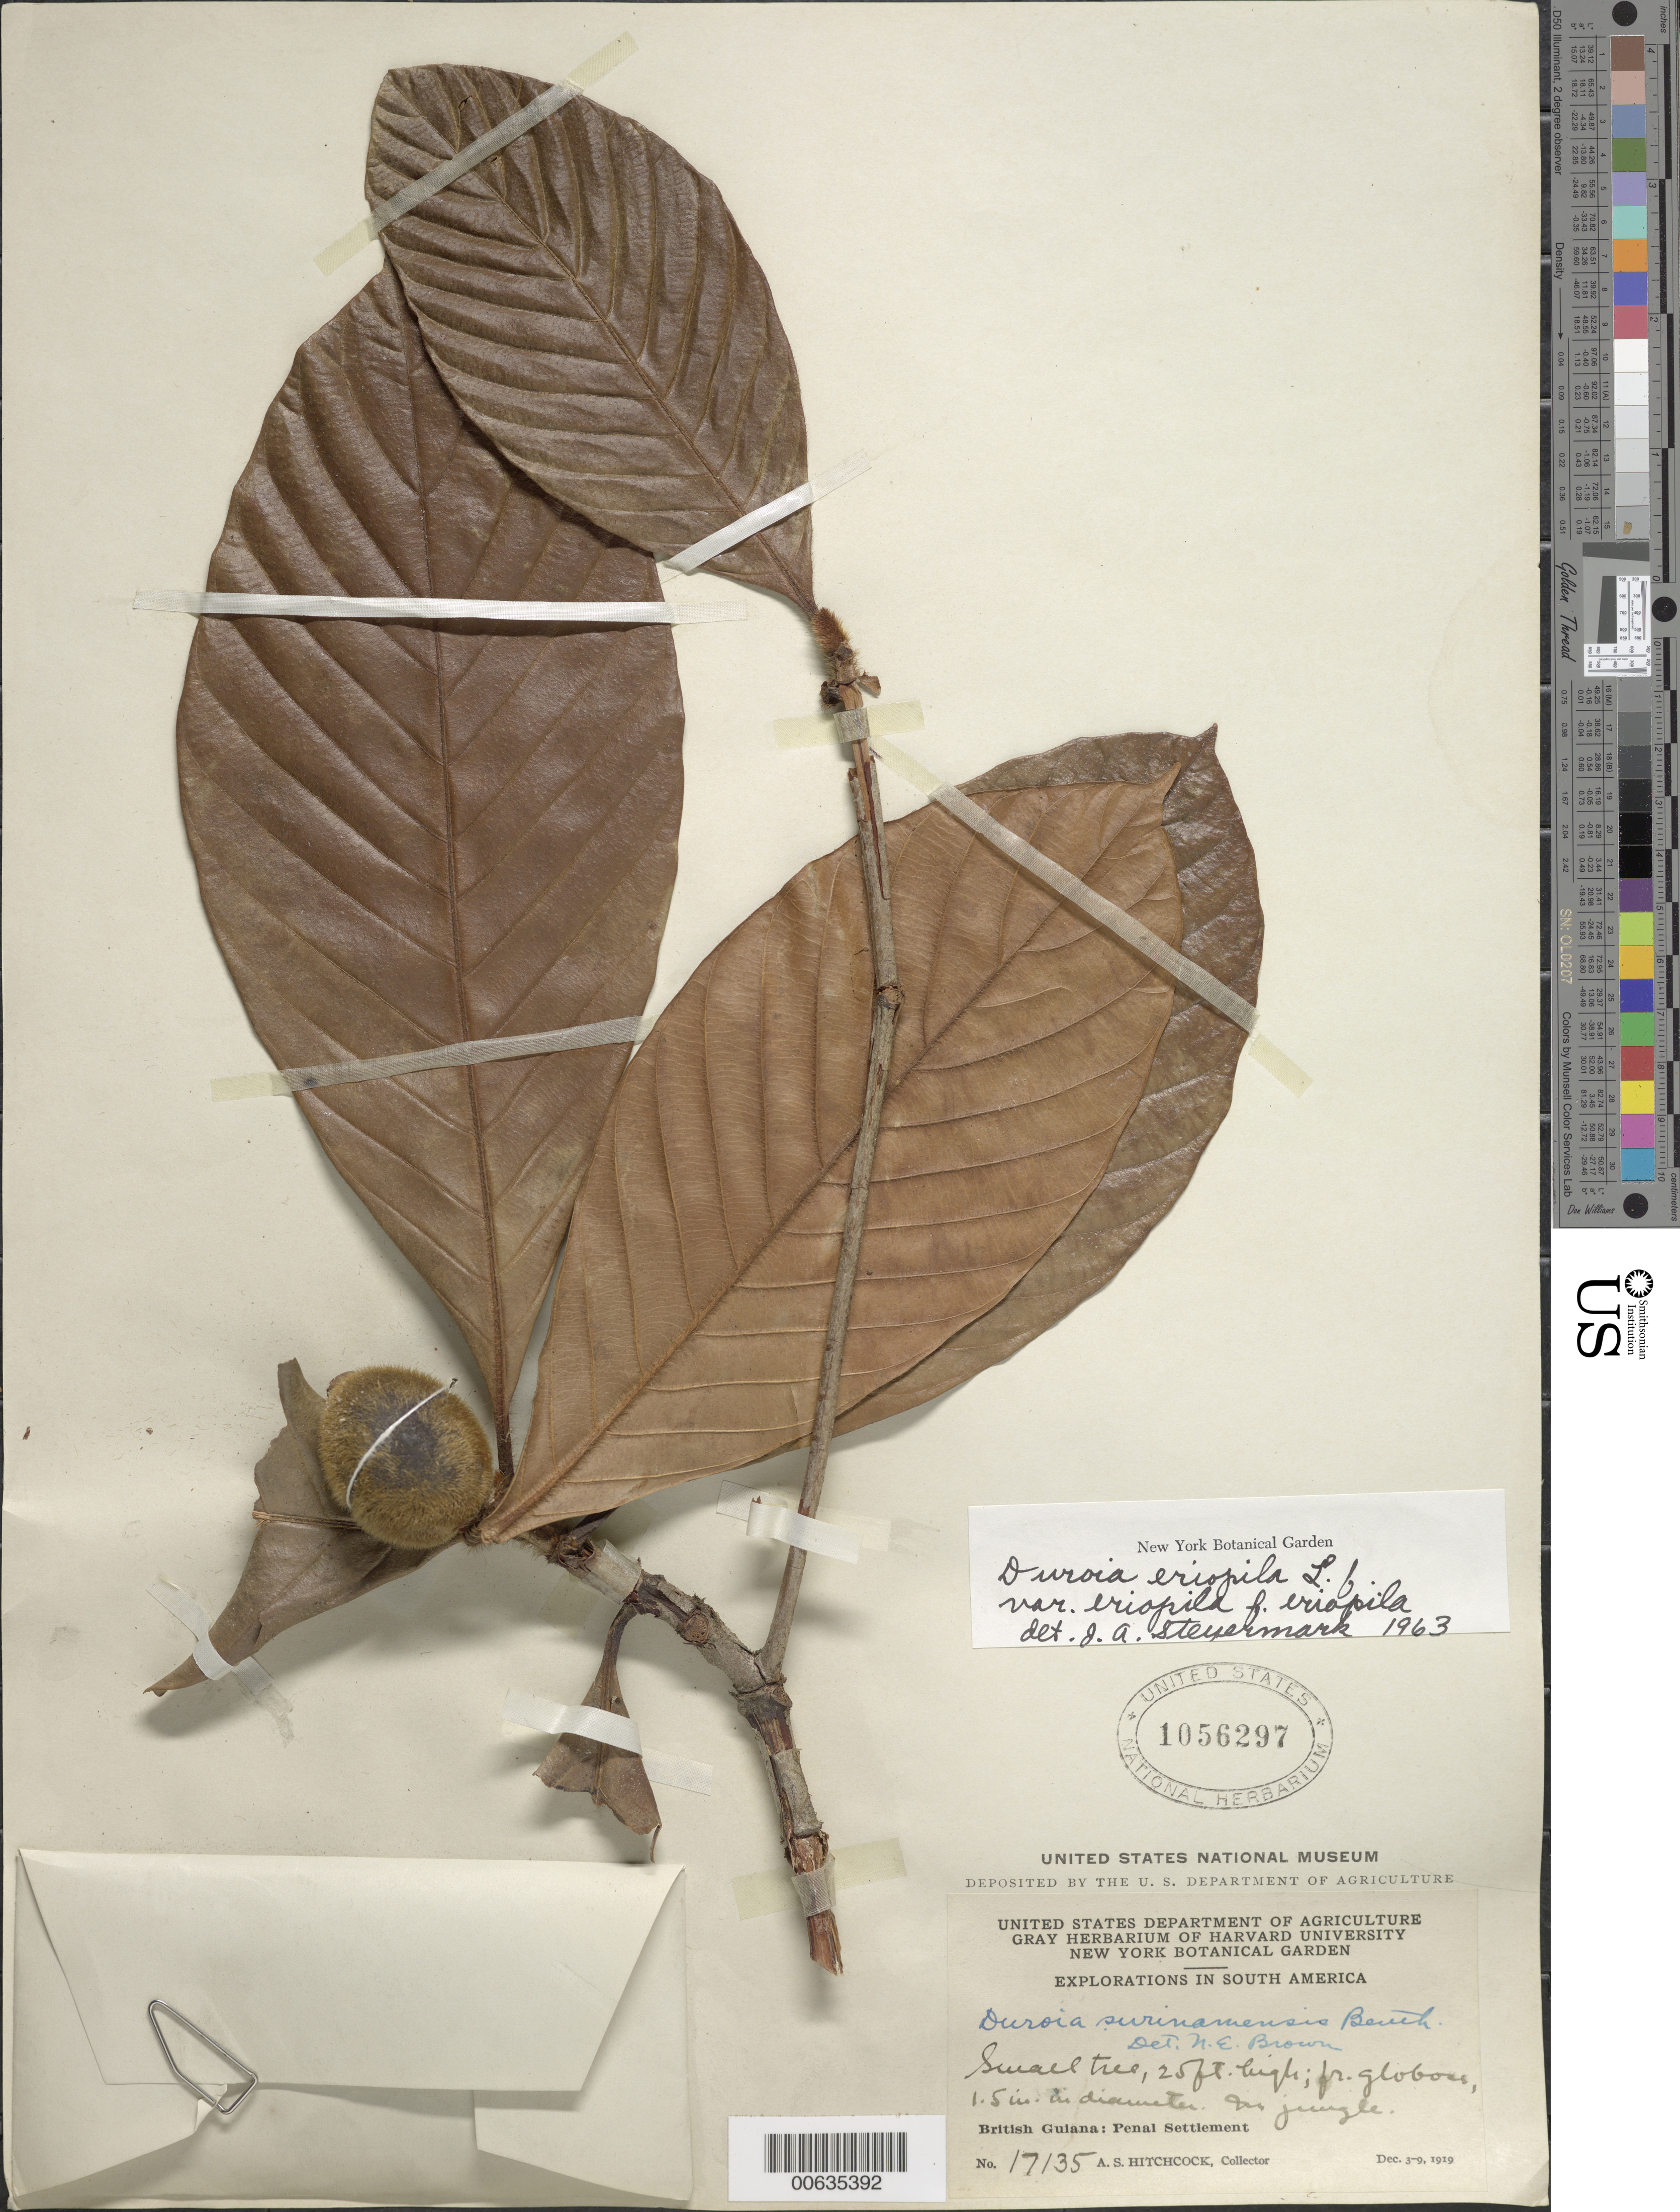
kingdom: Plantae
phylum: Tracheophyta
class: Magnoliopsida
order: Gentianales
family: Rubiaceae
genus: Duroia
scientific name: Duroia eriopila f. eriopila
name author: L. f.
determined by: Steyermark, Julian A., (VEN)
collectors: A. S. Hitchcock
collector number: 17135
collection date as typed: Dec. 3-9, 1919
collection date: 1919-12-03/1919-12-09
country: Guyana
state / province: Cuyuni-Mazaruni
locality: Penal Settlement, on W side of Essequibo River, near mouth of Mazaruni River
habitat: Jungle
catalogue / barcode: US 1056297